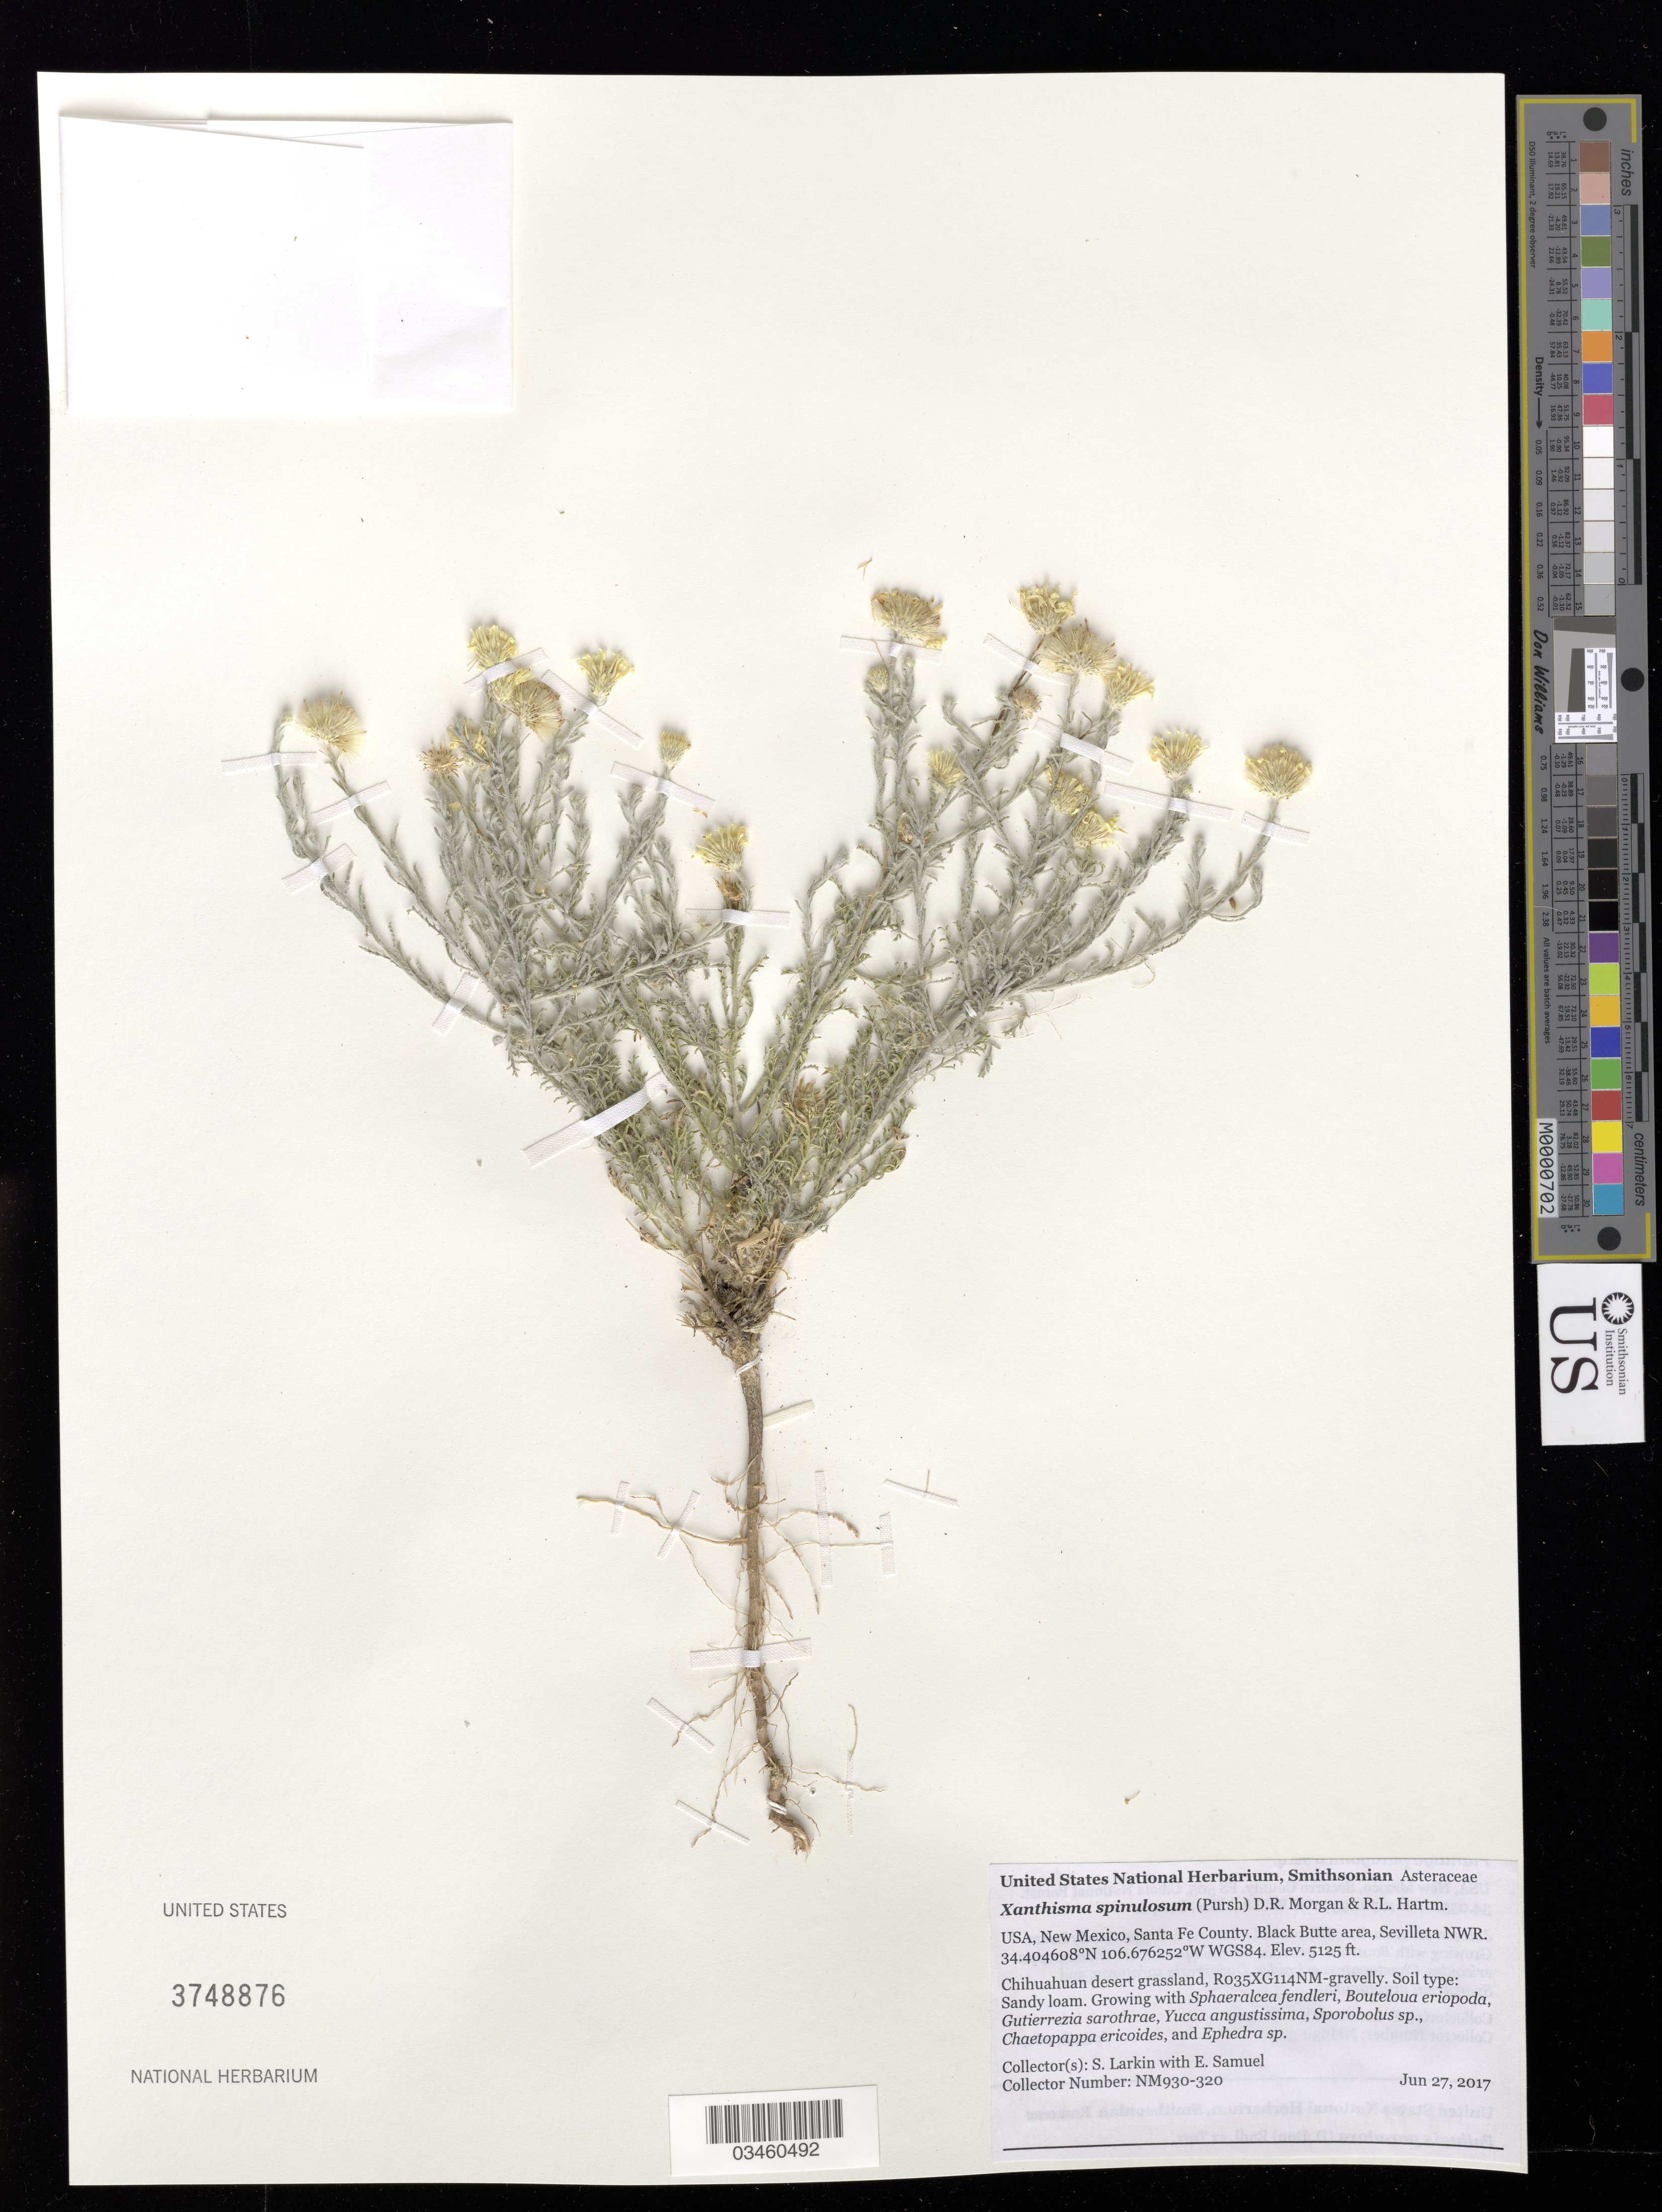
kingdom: Plantae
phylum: Tracheophyta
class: Magnoliopsida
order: Asterales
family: Asteraceae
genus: Xanthisma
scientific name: Xanthisma spinulosum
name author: (Pursh) D. R. Morgan & R.L. Hartm.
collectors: S. Larkin & E. Samuel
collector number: NM930-320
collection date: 2017-06-27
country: United States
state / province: New Mexico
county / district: Socorro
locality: Sevilleta National Wildlife Refuge, South of Black Butte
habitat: R035XG114NM-gravelly. Sandy loam. Chichuahuan desert grassland. With Sporobolus sp., Ephedra sp., ect.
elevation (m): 1562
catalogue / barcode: US 3748876